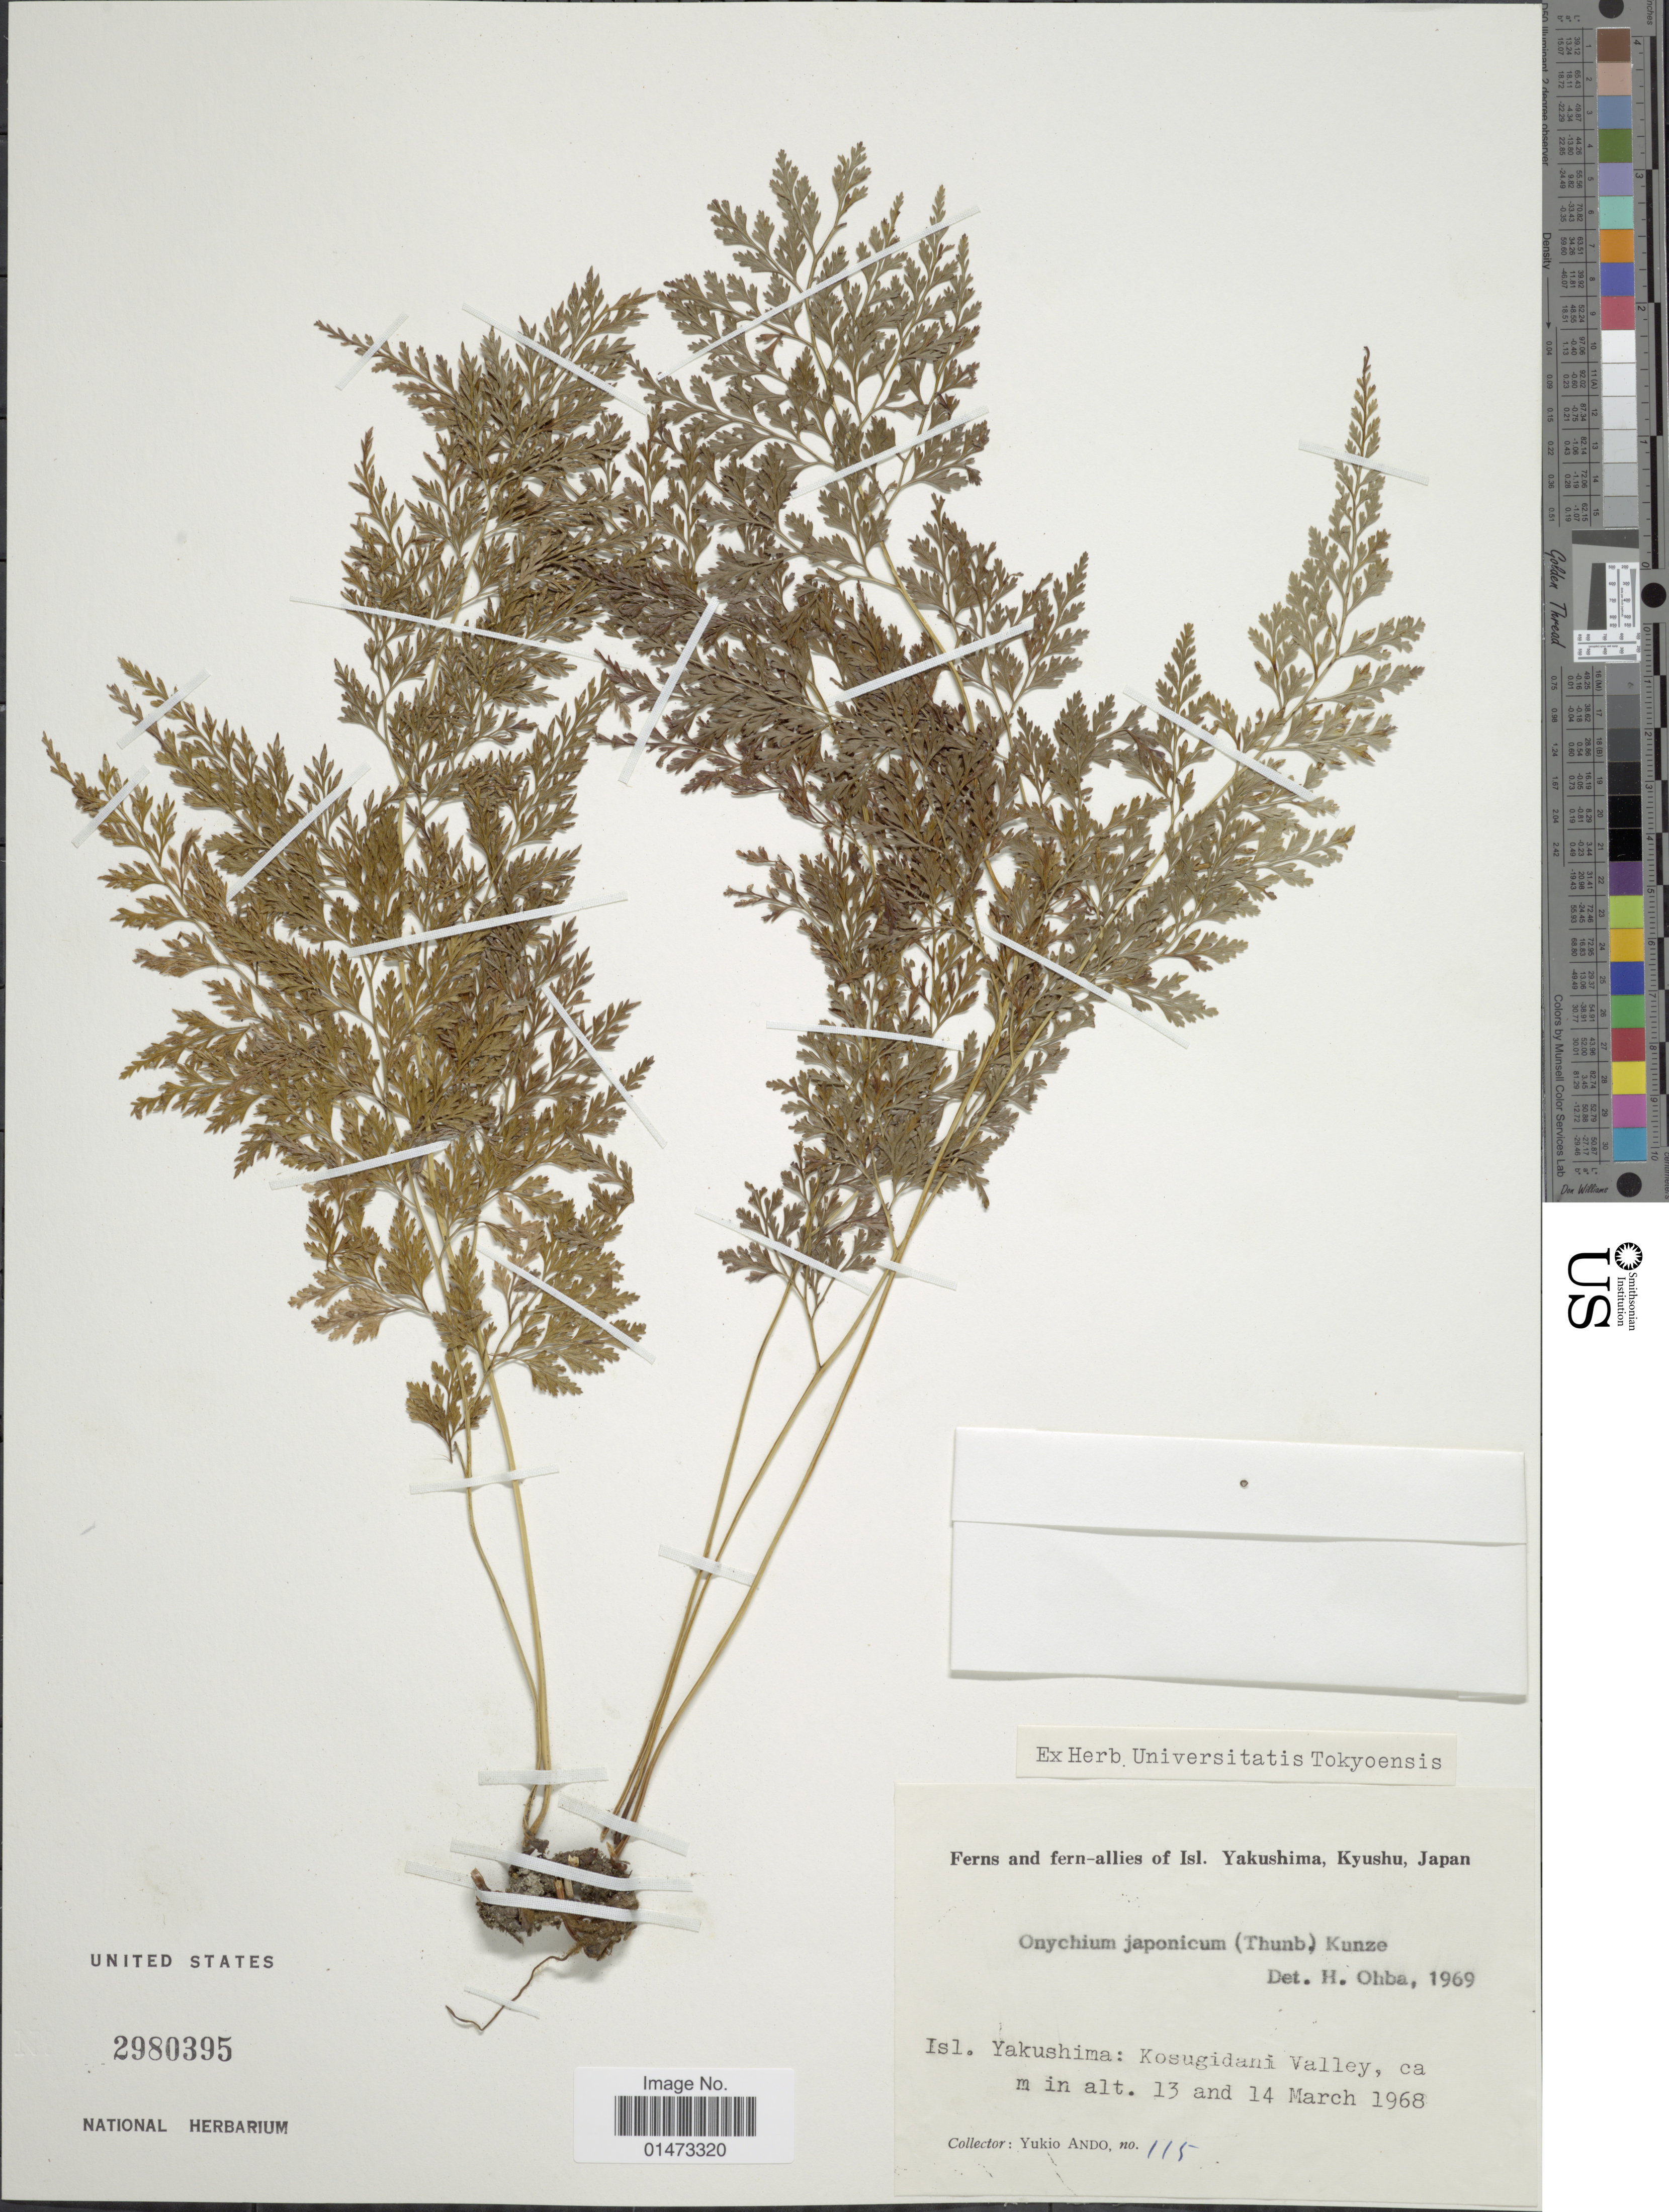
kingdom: Plantae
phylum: Tracheophyta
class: Polypodiopsida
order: Polypodiales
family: Pteridaceae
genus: Onychium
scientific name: Onychium japonicum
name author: (Thunb.) Kunze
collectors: Y. Ando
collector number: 115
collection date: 1968-03-13/1968-03-14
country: Japan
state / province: Kagosima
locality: Isl. Yakushima, Kyushu, Kosugidani Valley.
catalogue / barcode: US 2980395